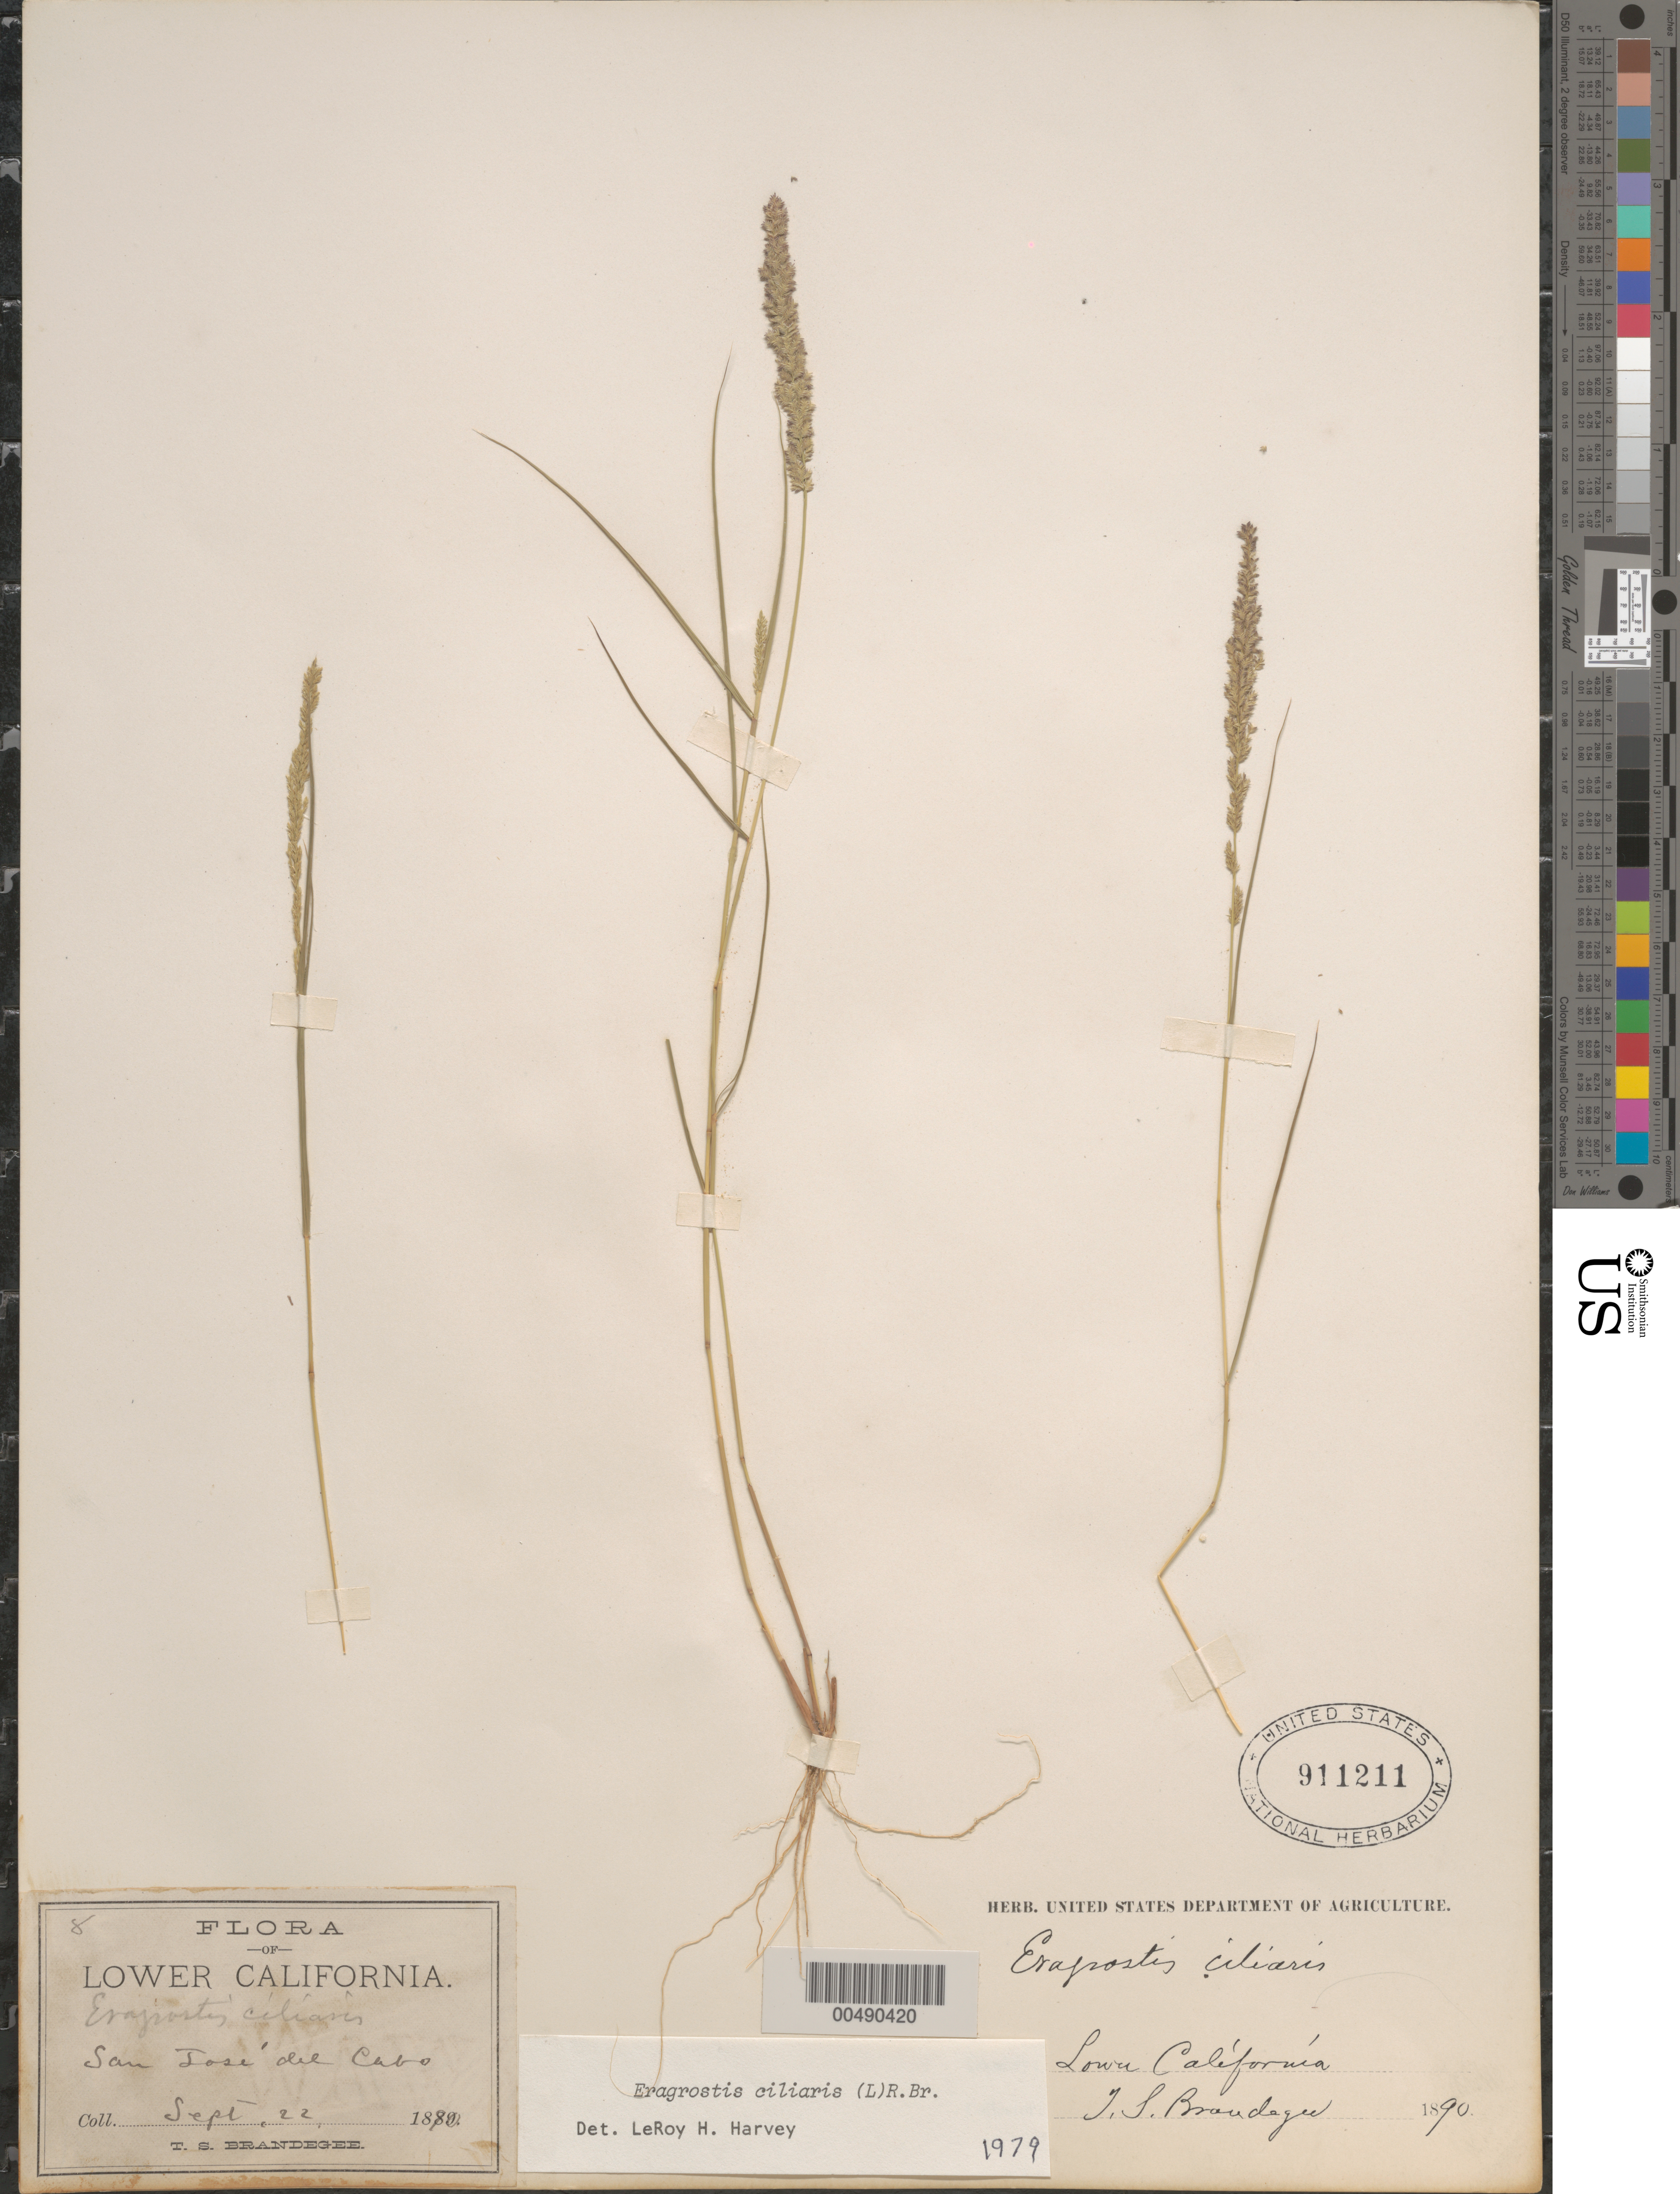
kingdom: Plantae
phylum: Tracheophyta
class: Liliopsida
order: Poales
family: Poaceae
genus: Eragrostis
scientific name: Eragrostis ciliaris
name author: (L.) R. Br.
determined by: Harvey, L. H.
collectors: T. S. Brandegee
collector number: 8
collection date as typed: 22 Sep 1890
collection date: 1890-09-22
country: Mexico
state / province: Baja California Sur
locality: San José del Cabo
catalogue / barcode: US 911211